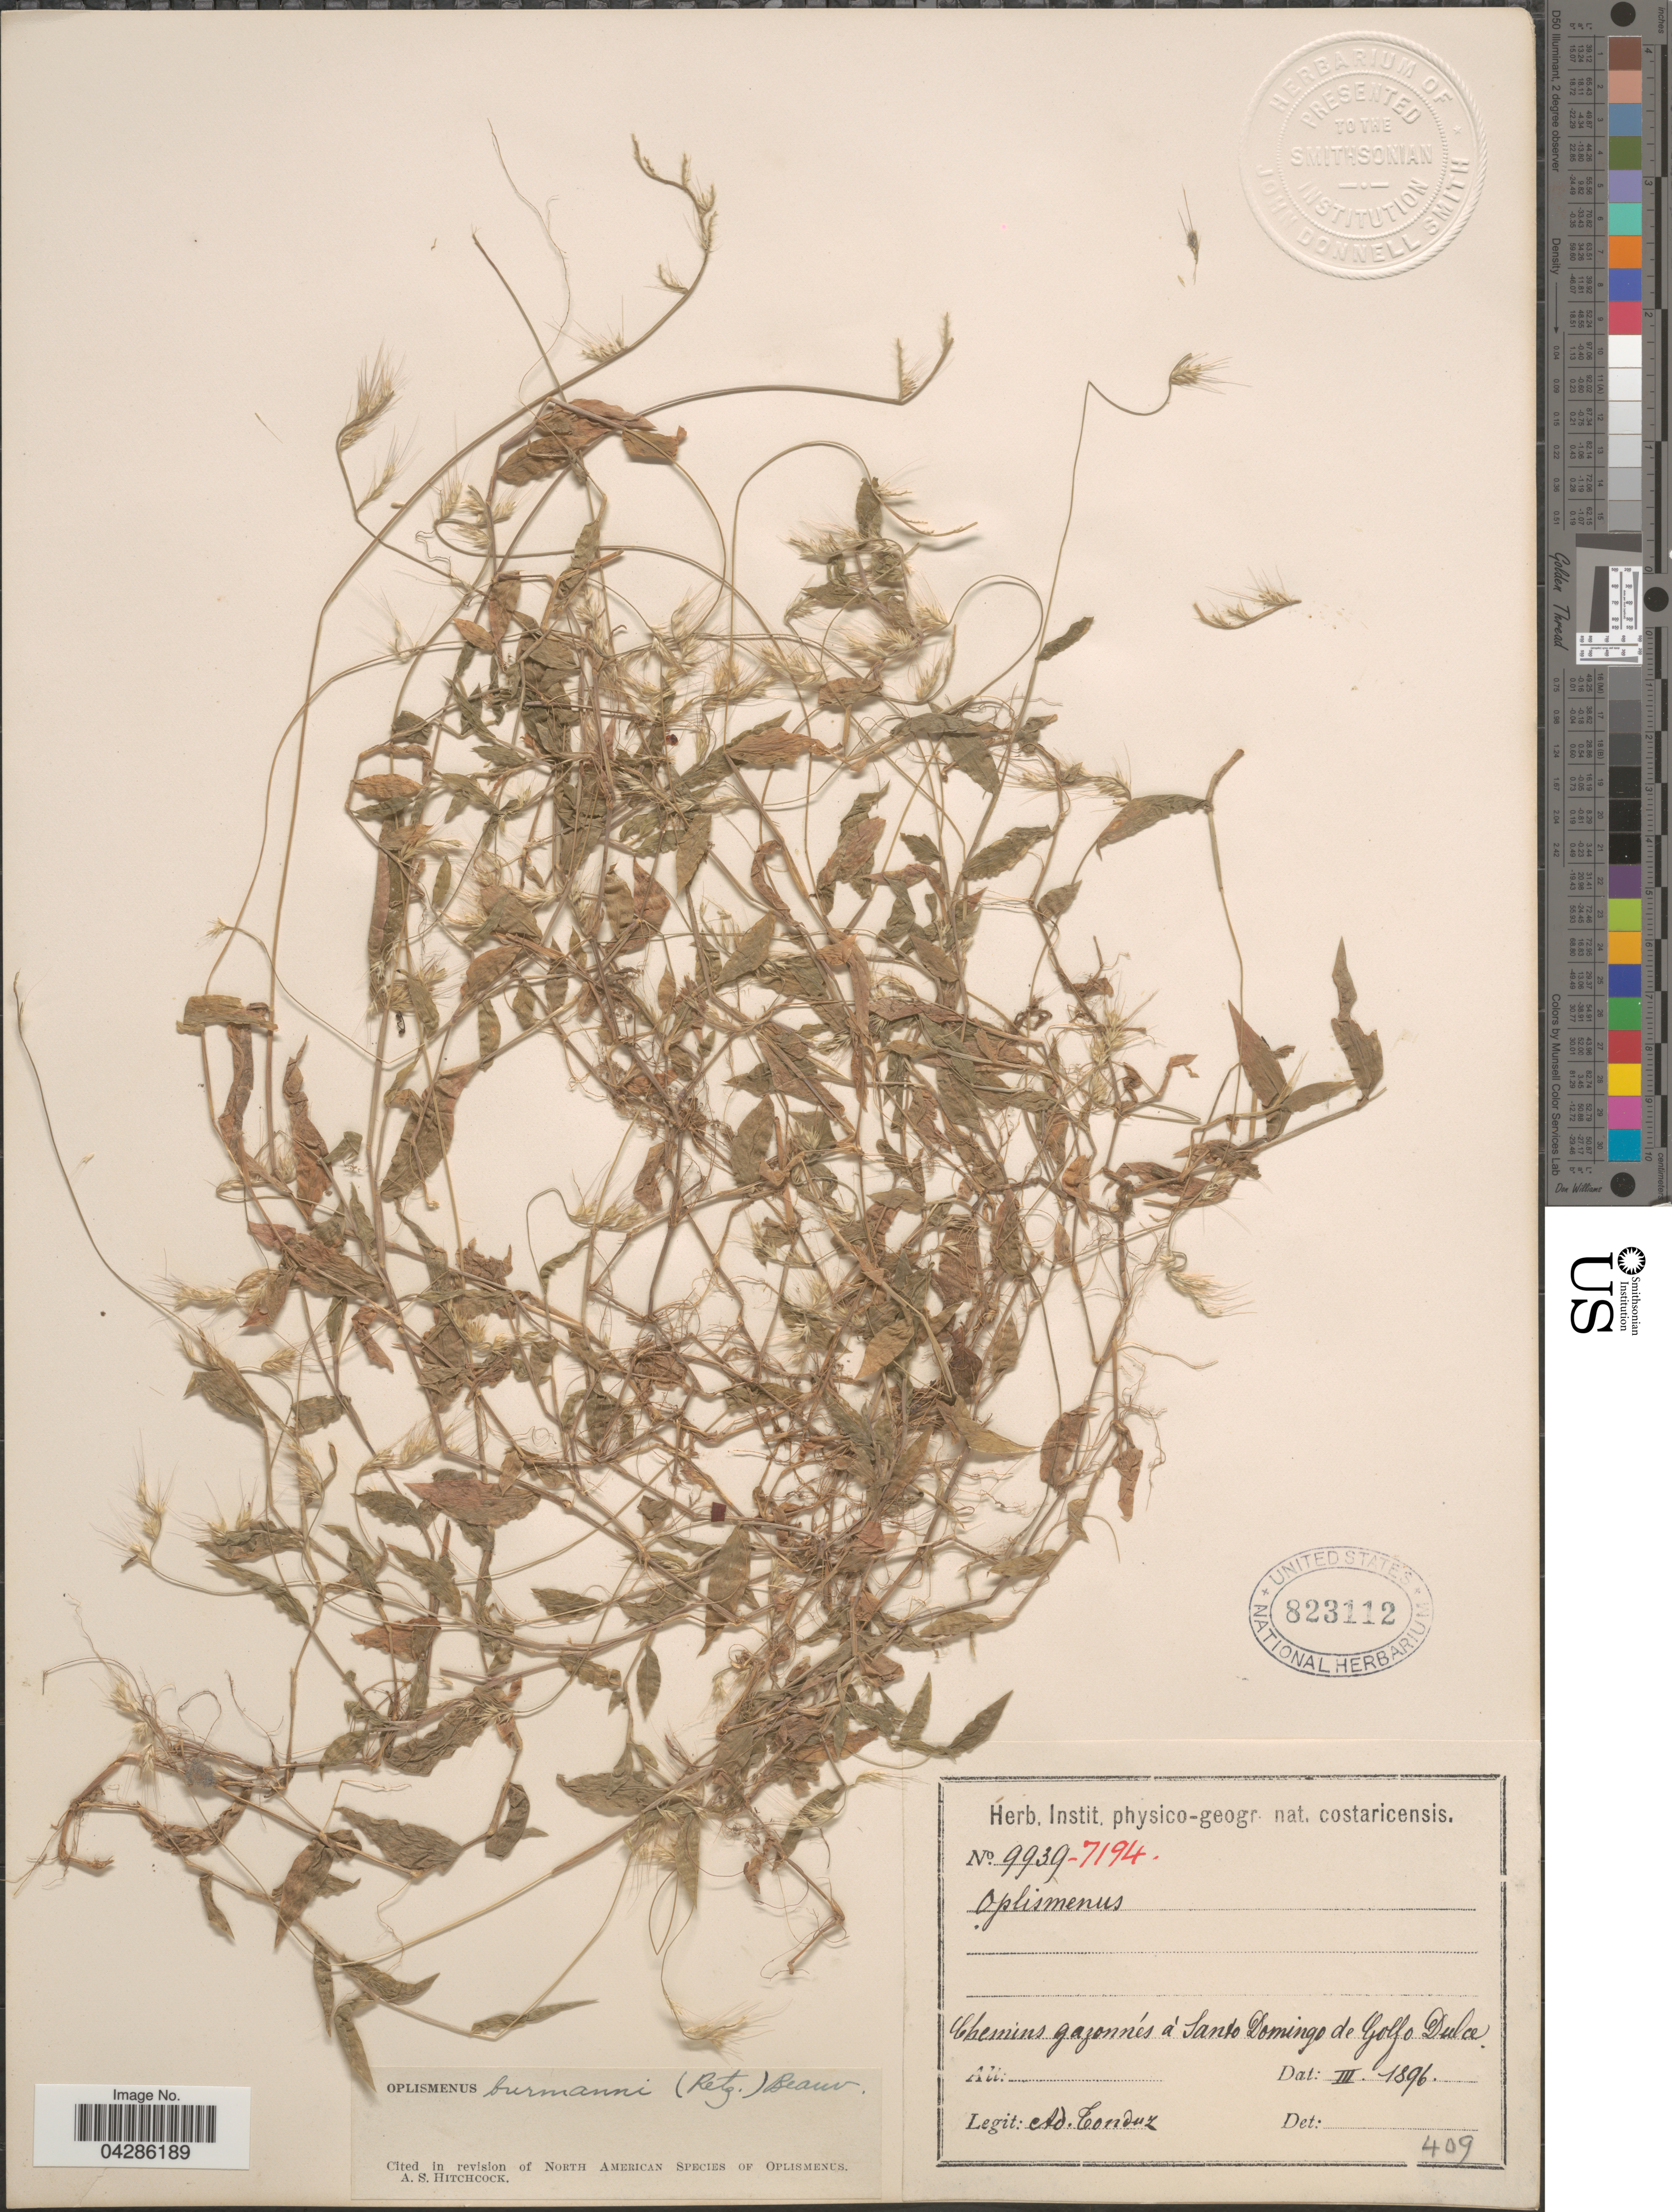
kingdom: Plantae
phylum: Tracheophyta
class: Liliopsida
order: Poales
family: Poaceae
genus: Oplismenus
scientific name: Oplismenus burmannii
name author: (Retz.) P. Beauv.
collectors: A. Tonduz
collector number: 9939-7194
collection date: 1896-03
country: Costa Rica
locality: Chemins gazonnés á Santo Domingo de Golfo Dulce.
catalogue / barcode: US 823112